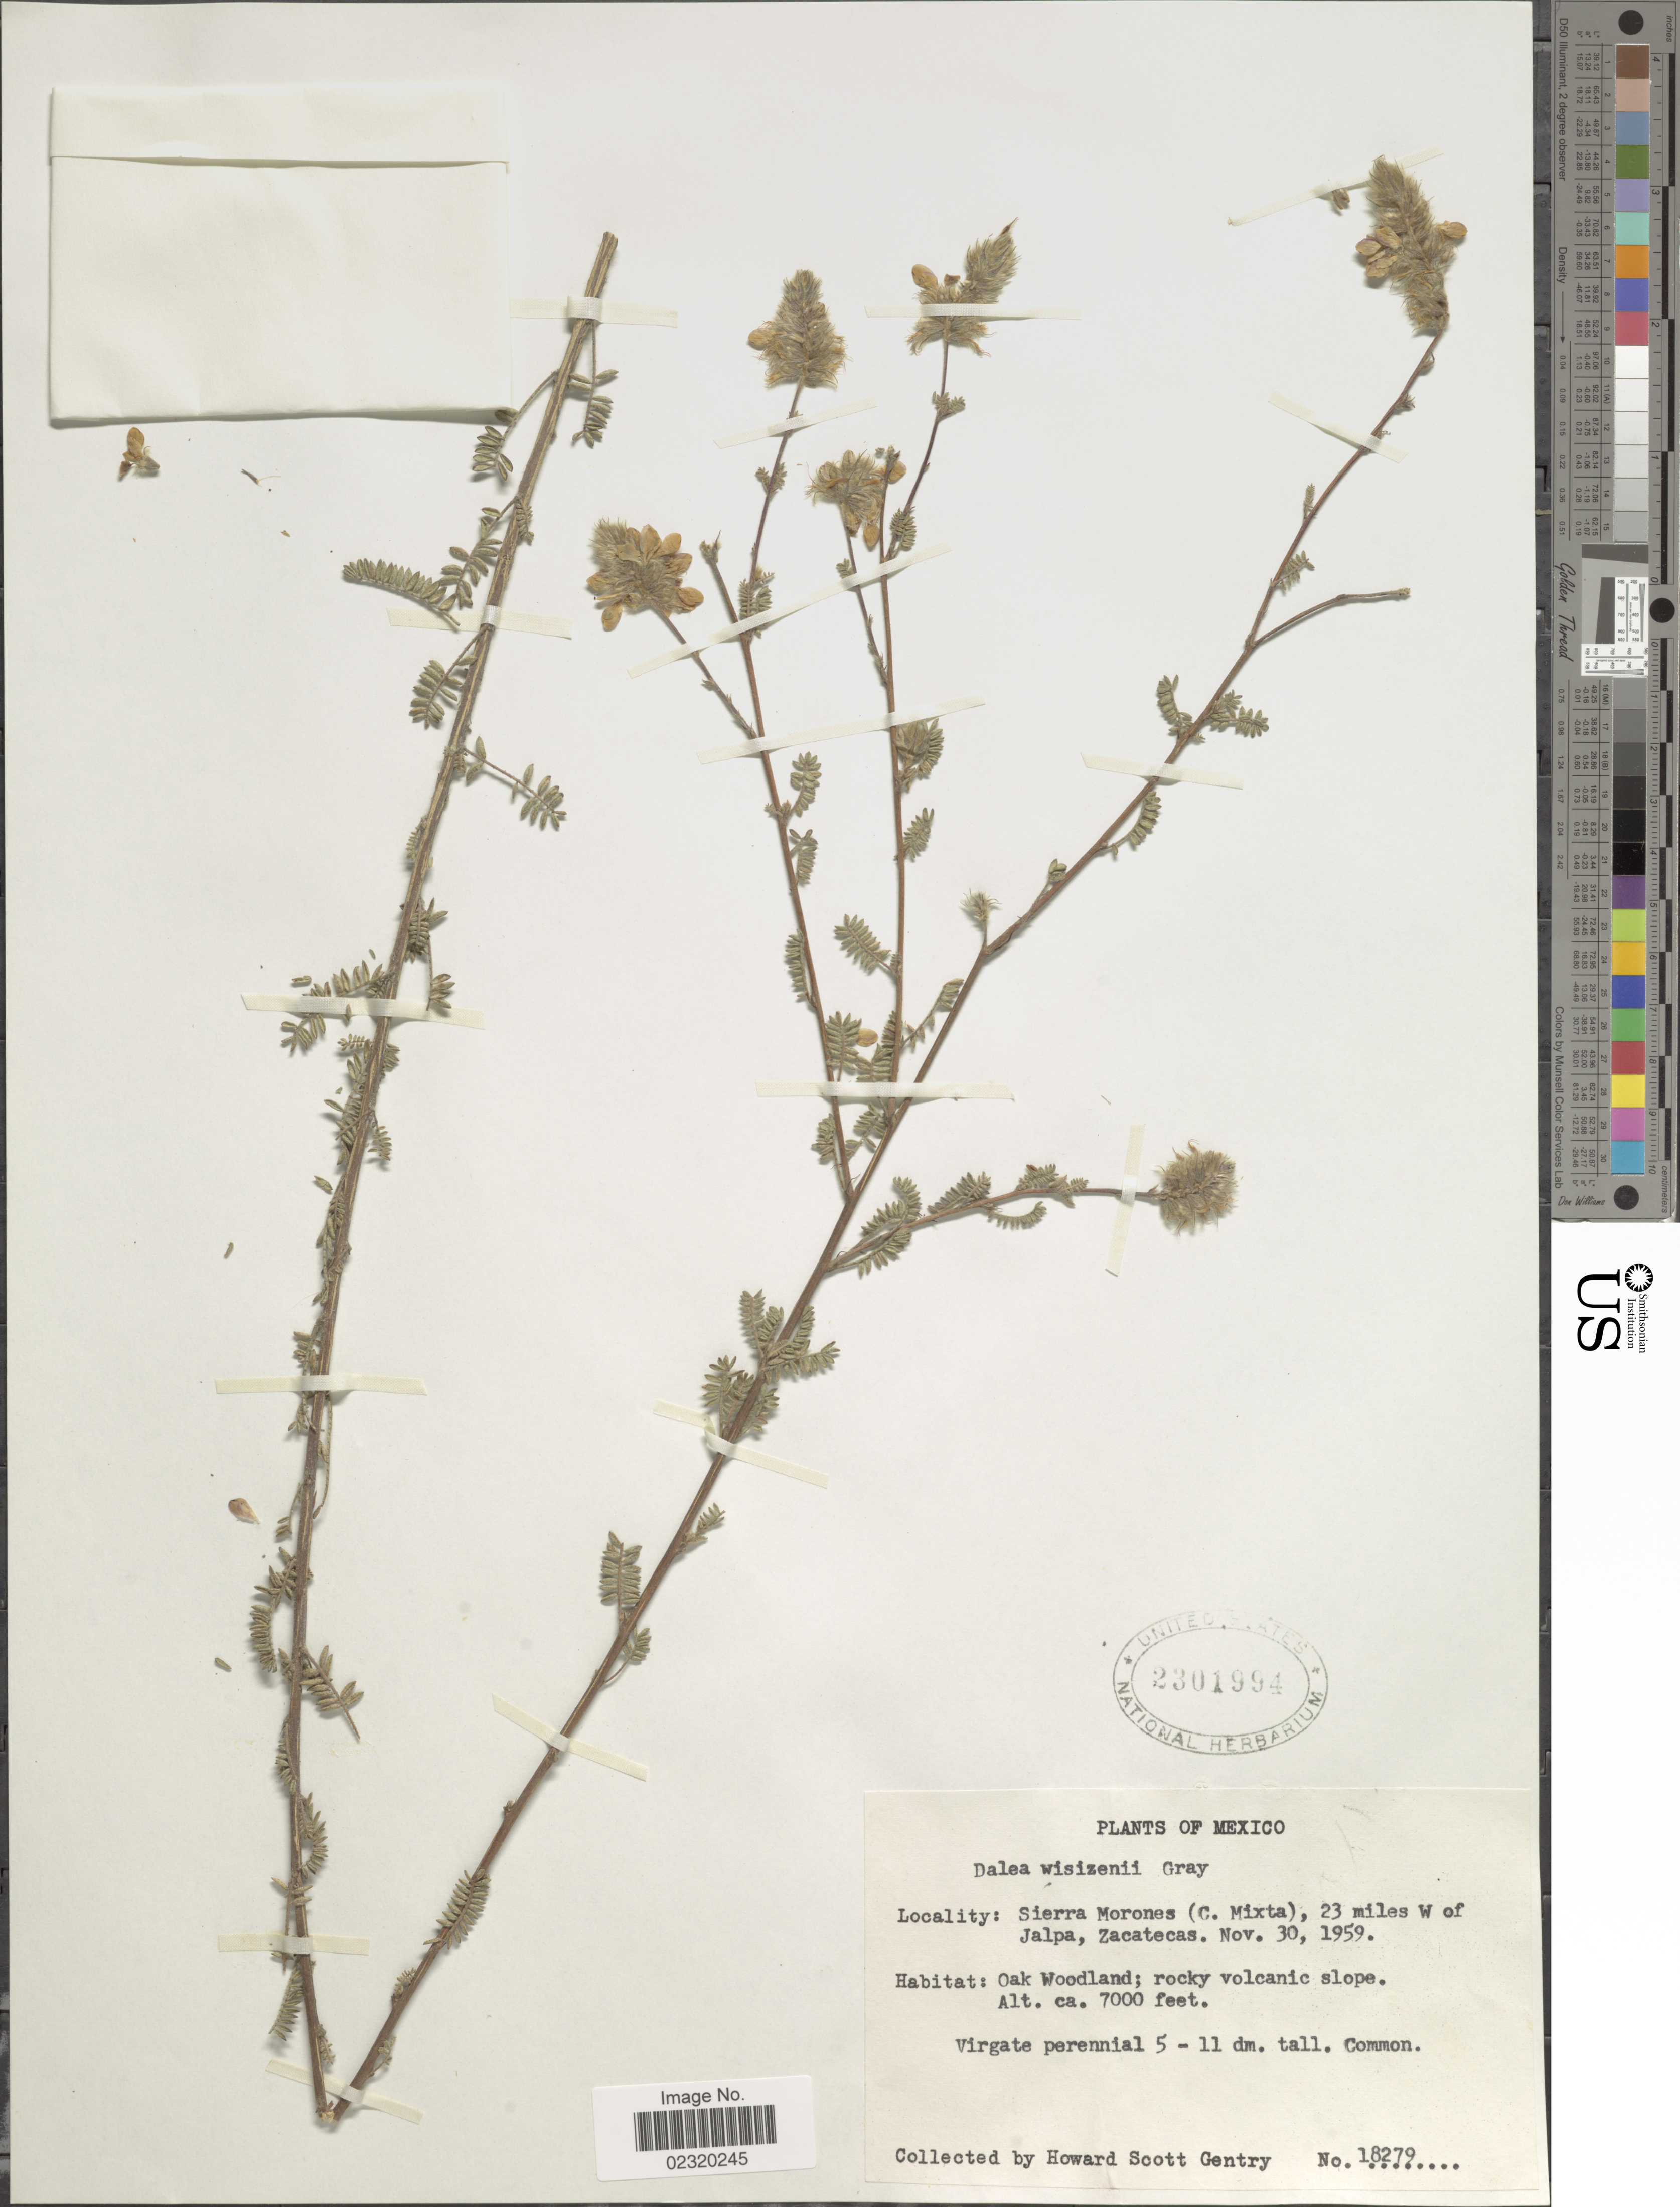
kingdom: Plantae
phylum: Tracheophyta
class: Magnoliopsida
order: Fabales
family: Fabaceae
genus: Dalea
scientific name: Dalea versicolor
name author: Zucc.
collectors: H. S. Gentry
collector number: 18279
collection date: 1959-11-30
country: Mexico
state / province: Zacatecas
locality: Sierra Morones (C. Mixta), 23 miles W of Jalpa, Oak woodland; rocky volcanic slope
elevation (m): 2134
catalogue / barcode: US 2301994